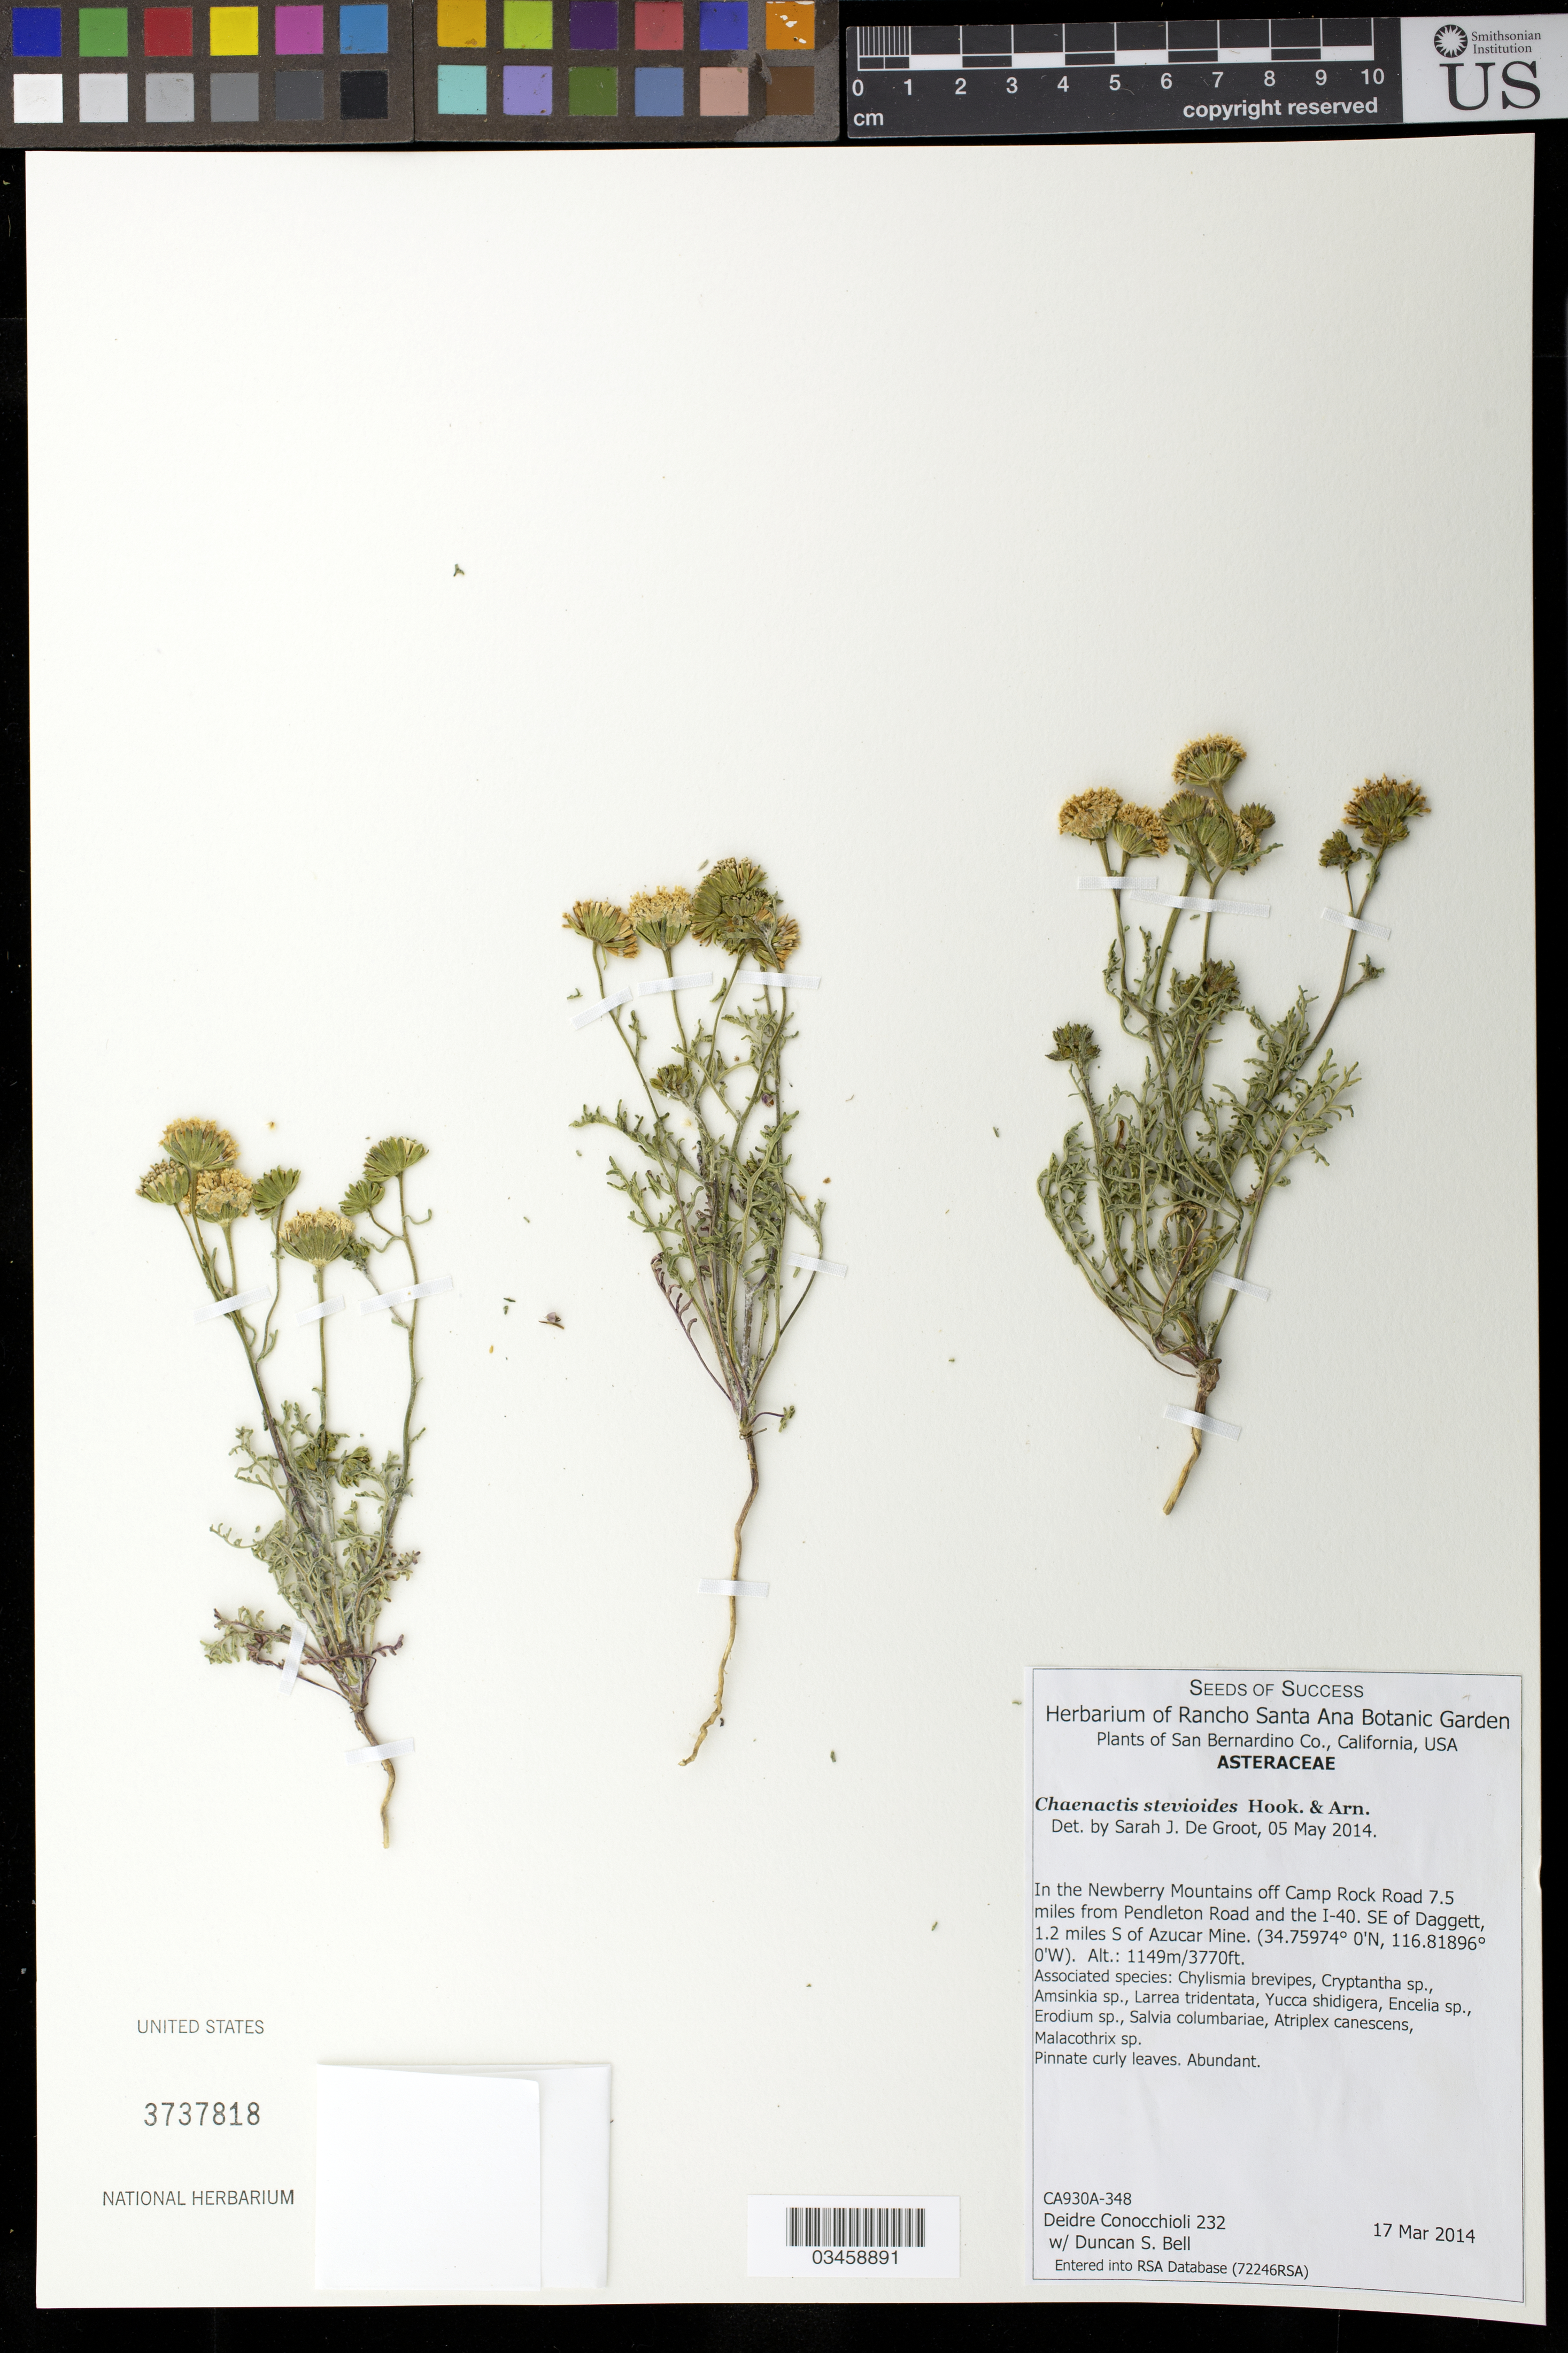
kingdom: Plantae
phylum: Tracheophyta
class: Magnoliopsida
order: Asterales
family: Asteraceae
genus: Chaenactis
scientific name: Chaenactis stevioides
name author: Hook. & Arn.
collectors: D. Conocchioli & D. S. Bell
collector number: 232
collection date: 2014-03-17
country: United States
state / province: California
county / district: San Bernardino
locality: In the Newberry Mts off Camp Rock Road 7.5 mi. from Pendleton Road and the I-40. SE of Daggett, 1.2 mi. S of Azucar Mine.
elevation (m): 1149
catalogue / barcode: US 3737818